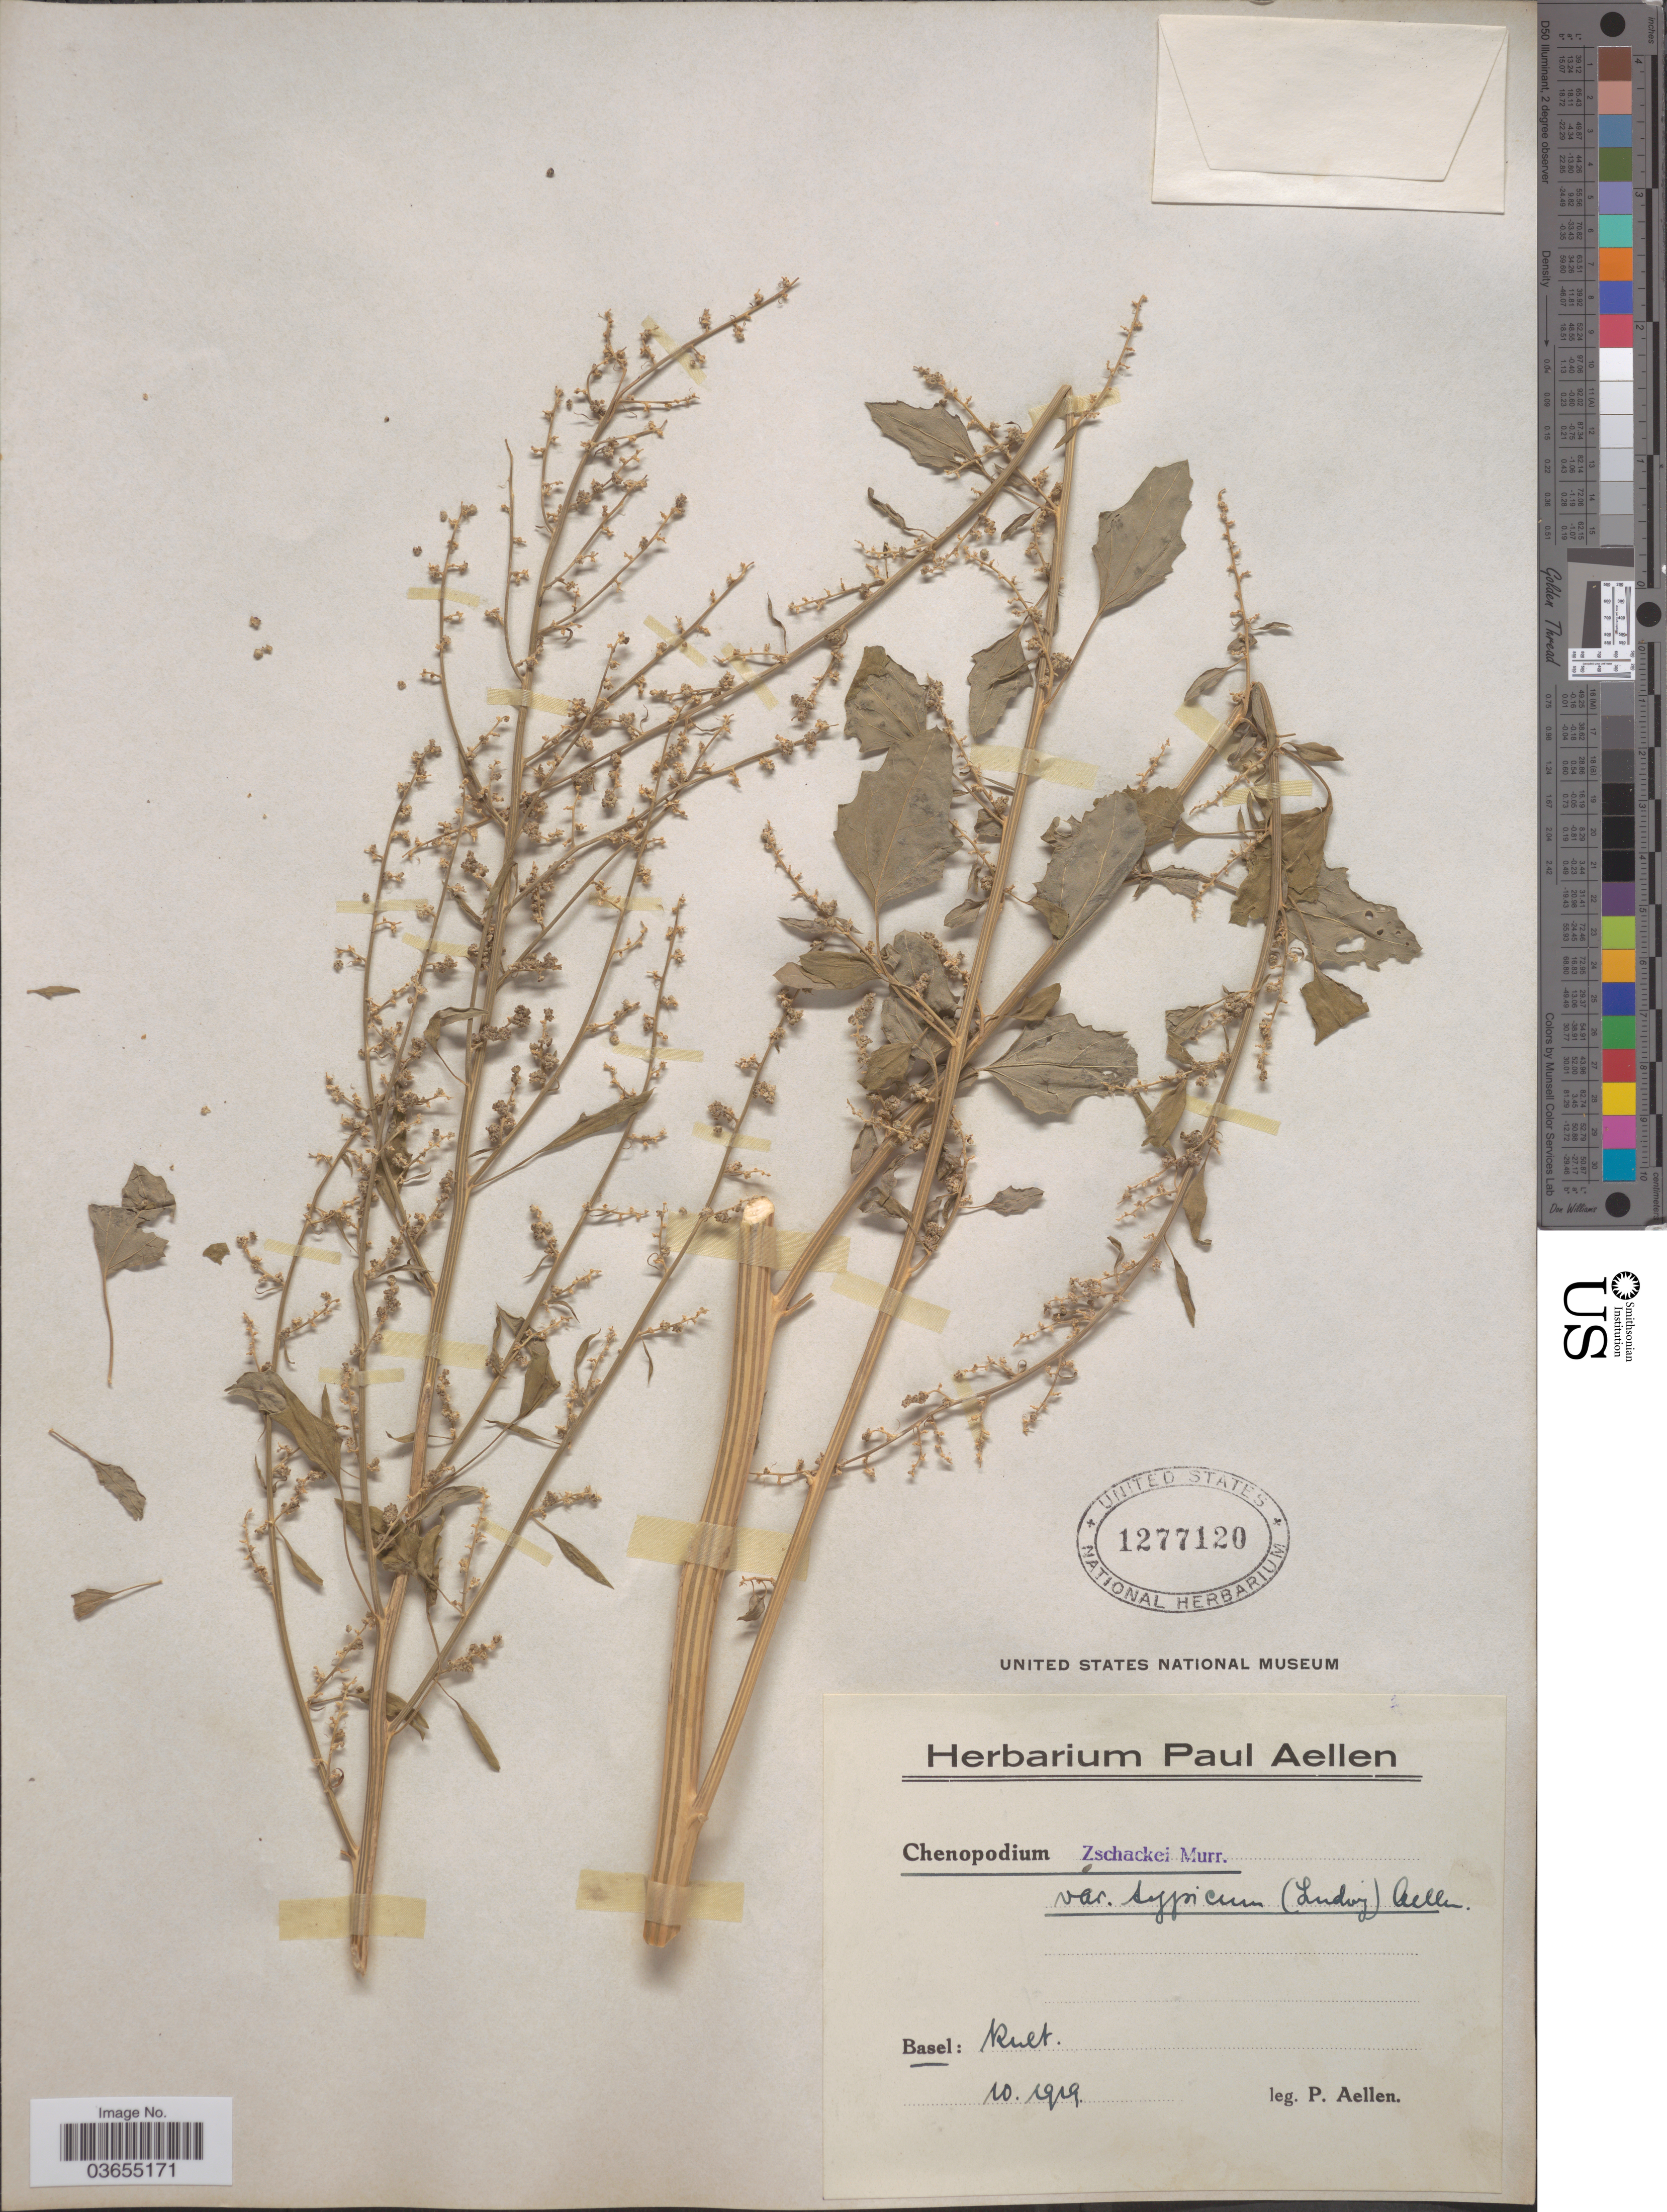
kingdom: Plantae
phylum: Tracheophyta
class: Magnoliopsida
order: Caryophyllales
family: Amaranthaceae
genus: Chenopodium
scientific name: Chenopodium zschackei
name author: Murr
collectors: P. Aellen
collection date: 1919-10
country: Switzerland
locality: Basel: Kult.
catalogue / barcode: US 1277120